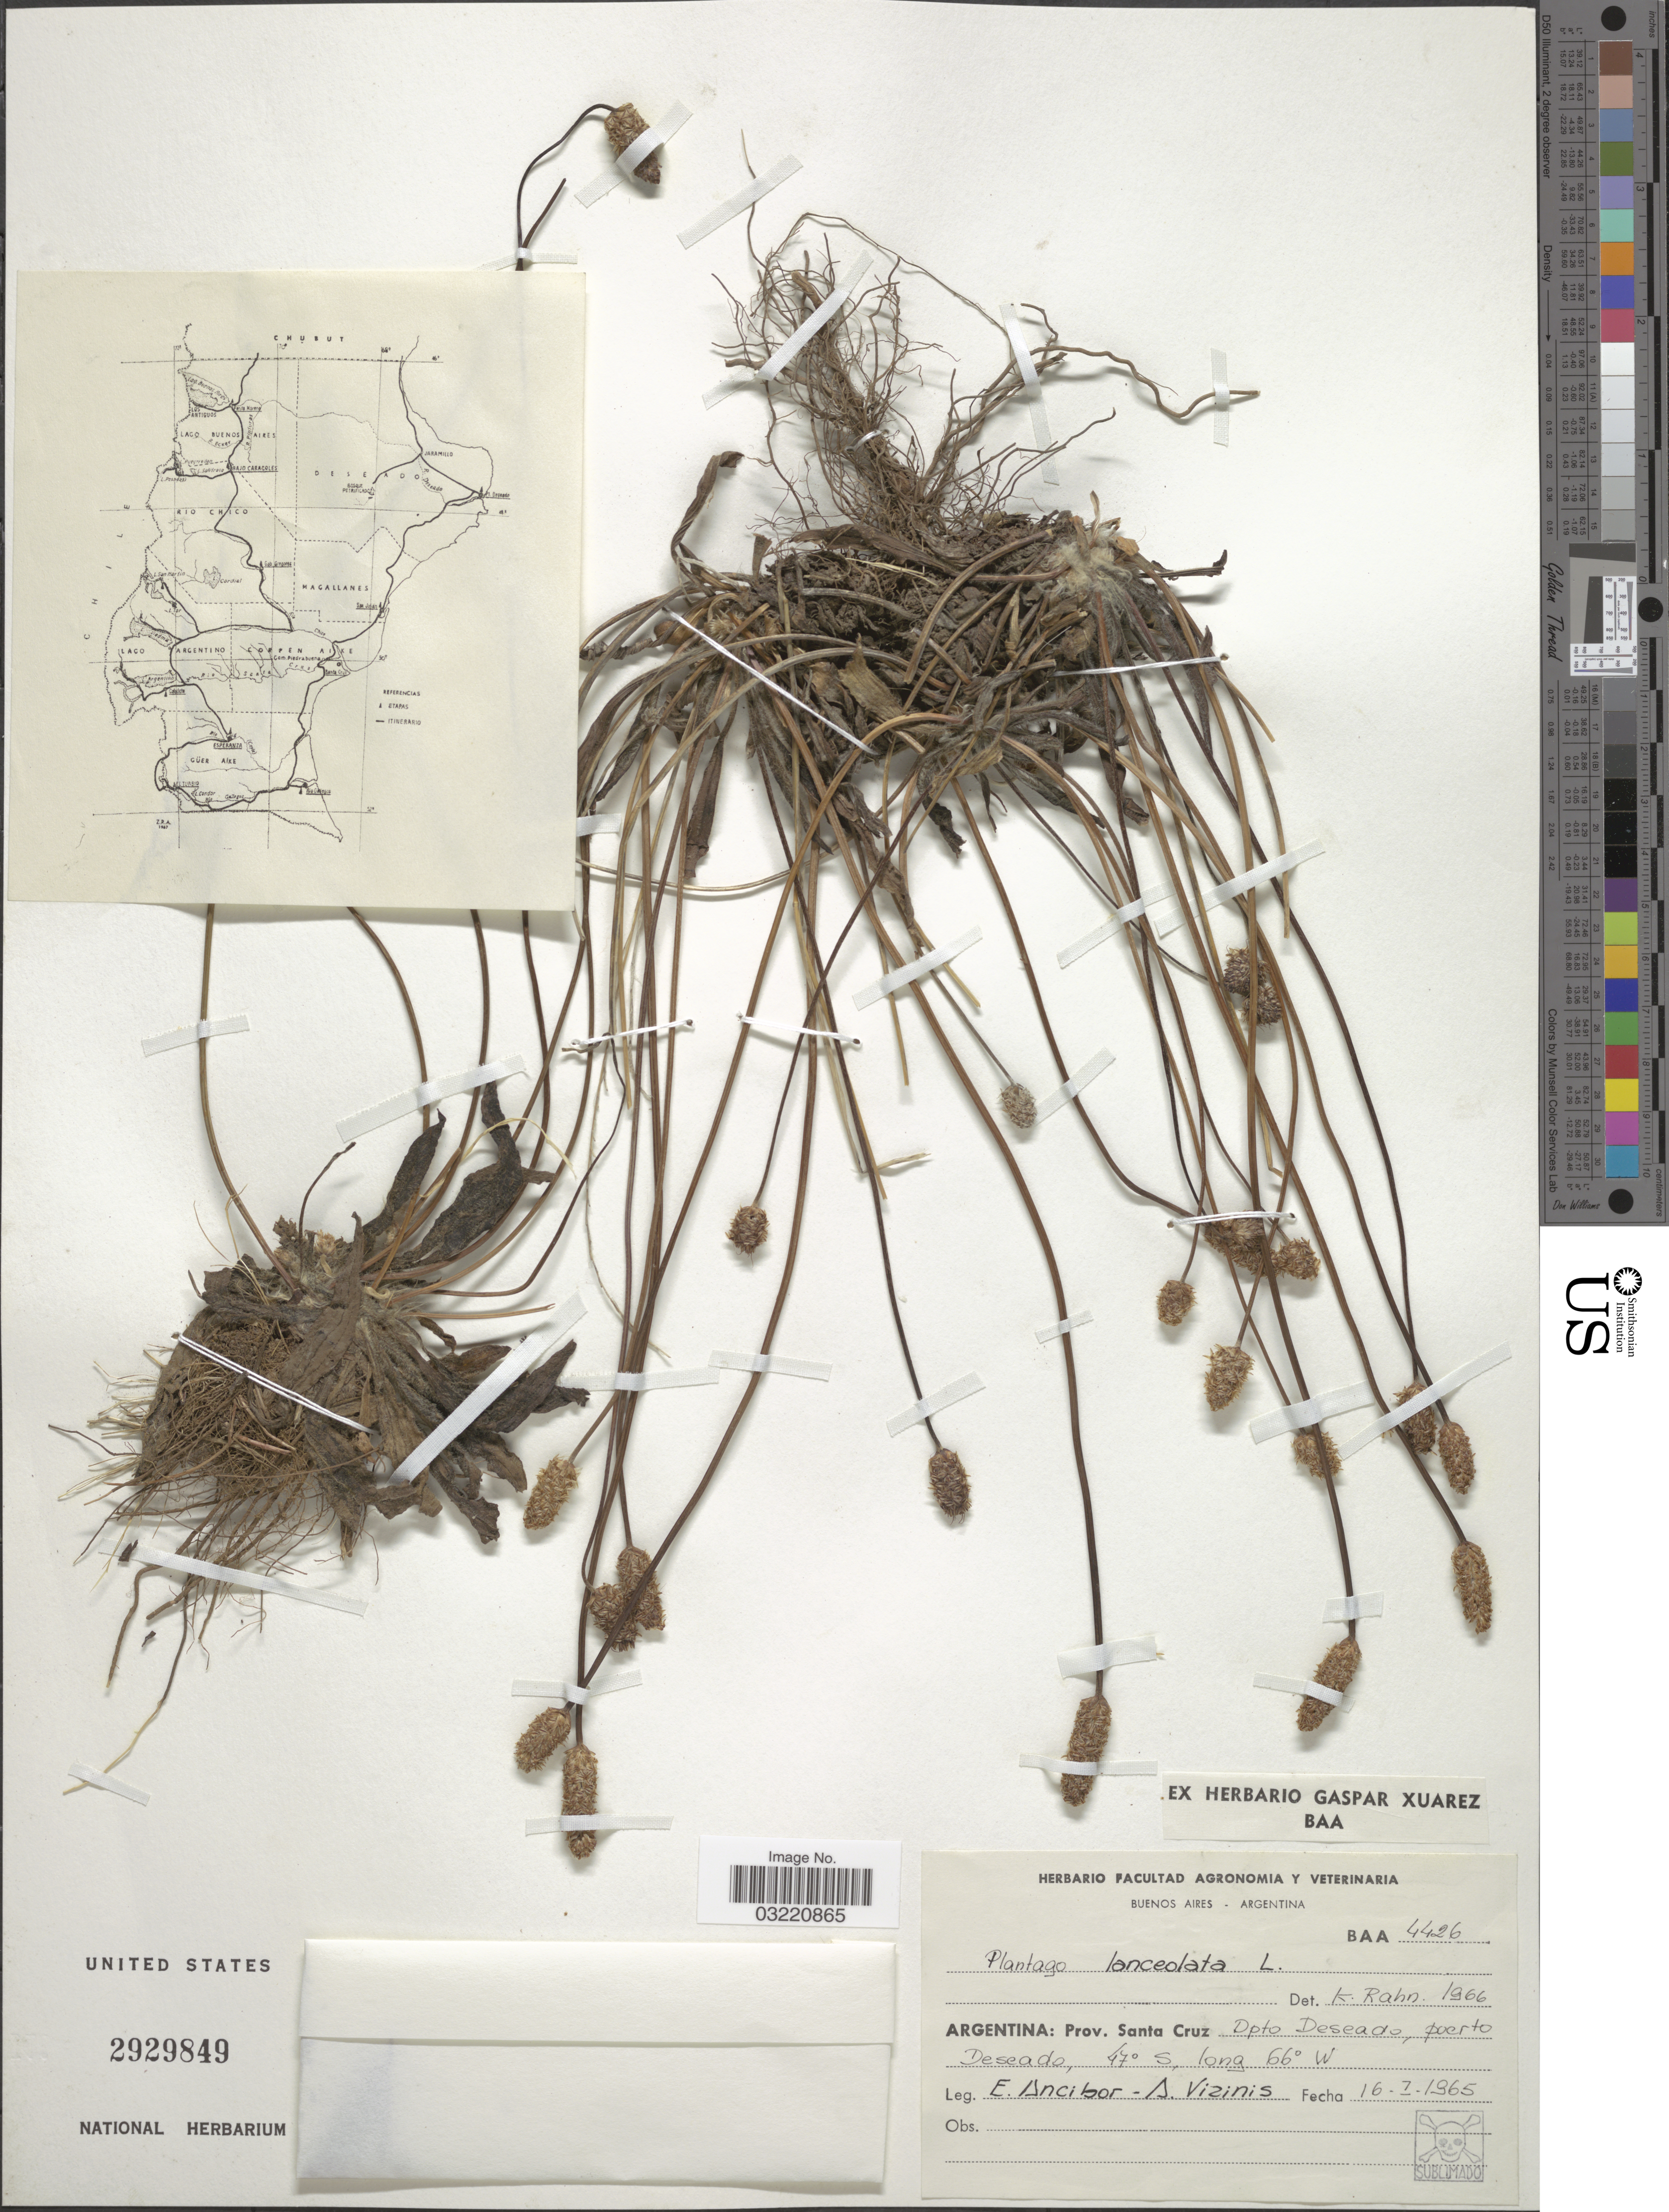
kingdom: Plantae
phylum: Tracheophyta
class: Magnoliopsida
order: Lamiales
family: Plantaginaceae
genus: Plantago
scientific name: Plantago lanceolata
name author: L.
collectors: E. Ancibor & A. Vizinis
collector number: BAA4426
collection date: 1965-01-16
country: Argentina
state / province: Santa Cruz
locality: Dpto Deseado, puerto Deseado.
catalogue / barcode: US 2929849